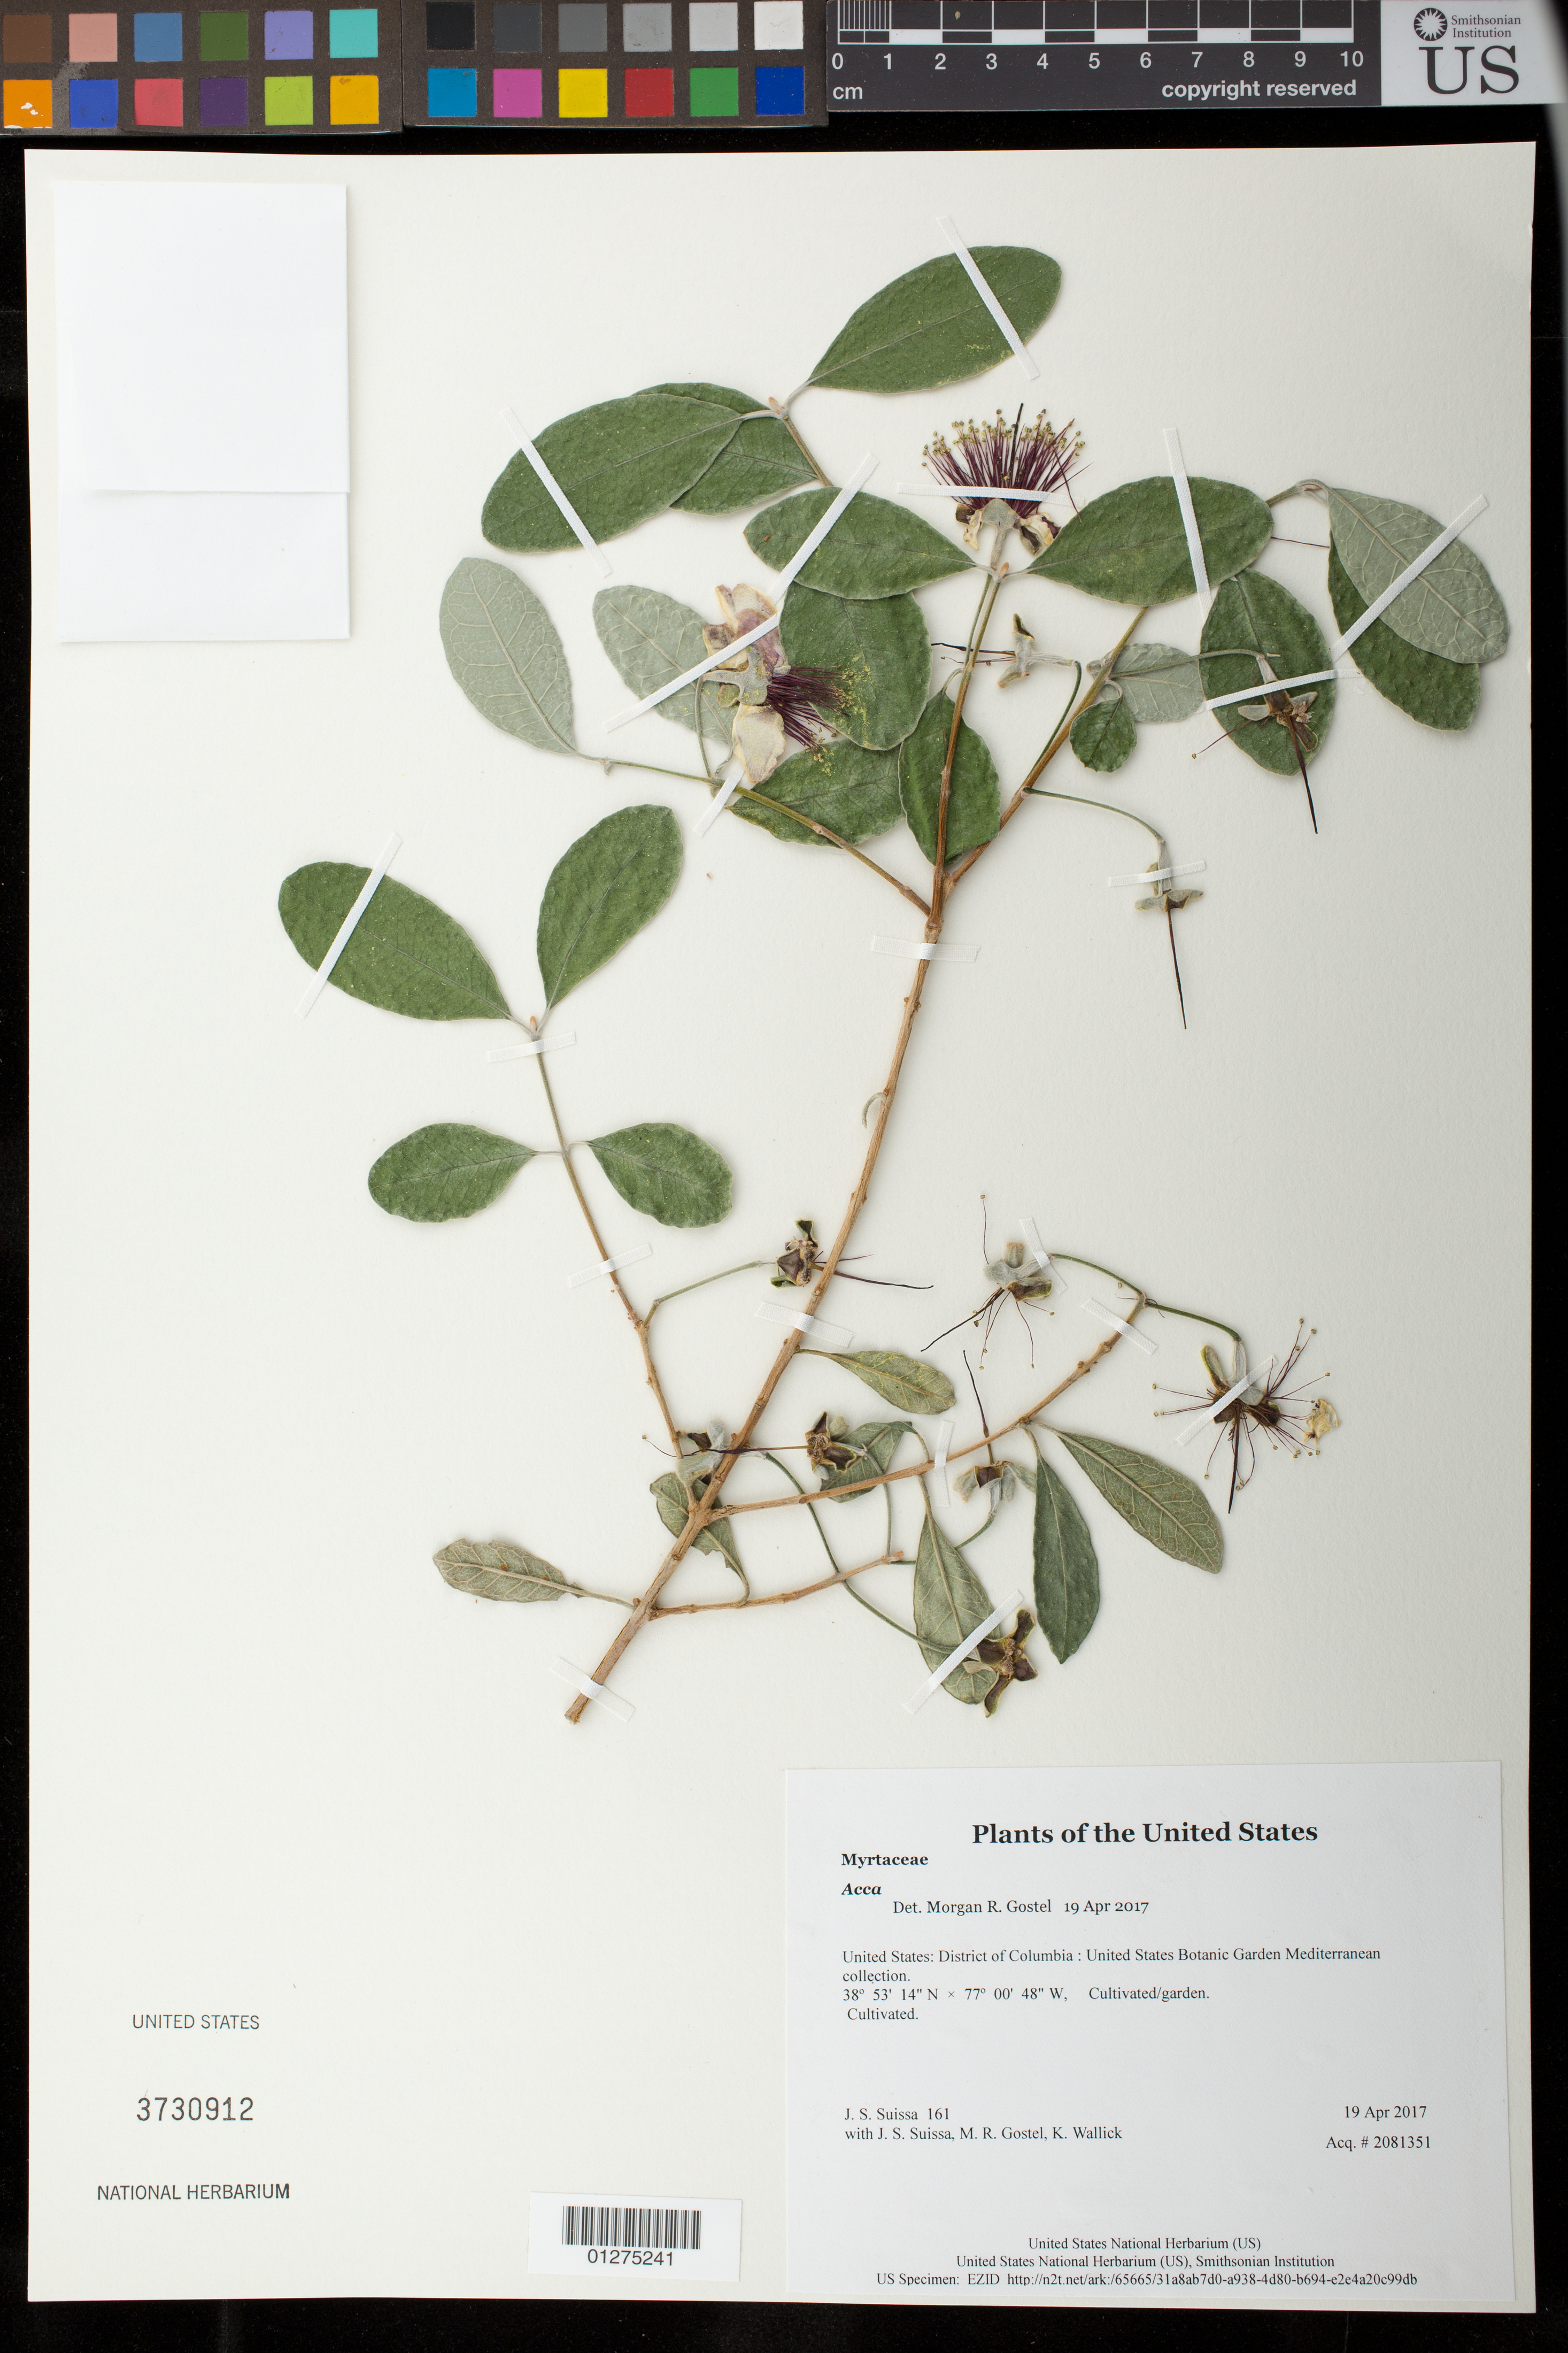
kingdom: Plantae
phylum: Tracheophyta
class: Magnoliopsida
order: Myrtales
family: Myrtaceae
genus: Acca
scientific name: Acca (Feijoa) sp.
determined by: Gostel, M. R.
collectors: J. S. Suissa, J. S. Suissa, M. R. Gostel & K. Wallick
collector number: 161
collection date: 2017-04-19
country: United States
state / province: District of Columbia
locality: United States Botanic Garden Mediterranean collection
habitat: Cultivated/garden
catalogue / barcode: US 3730912